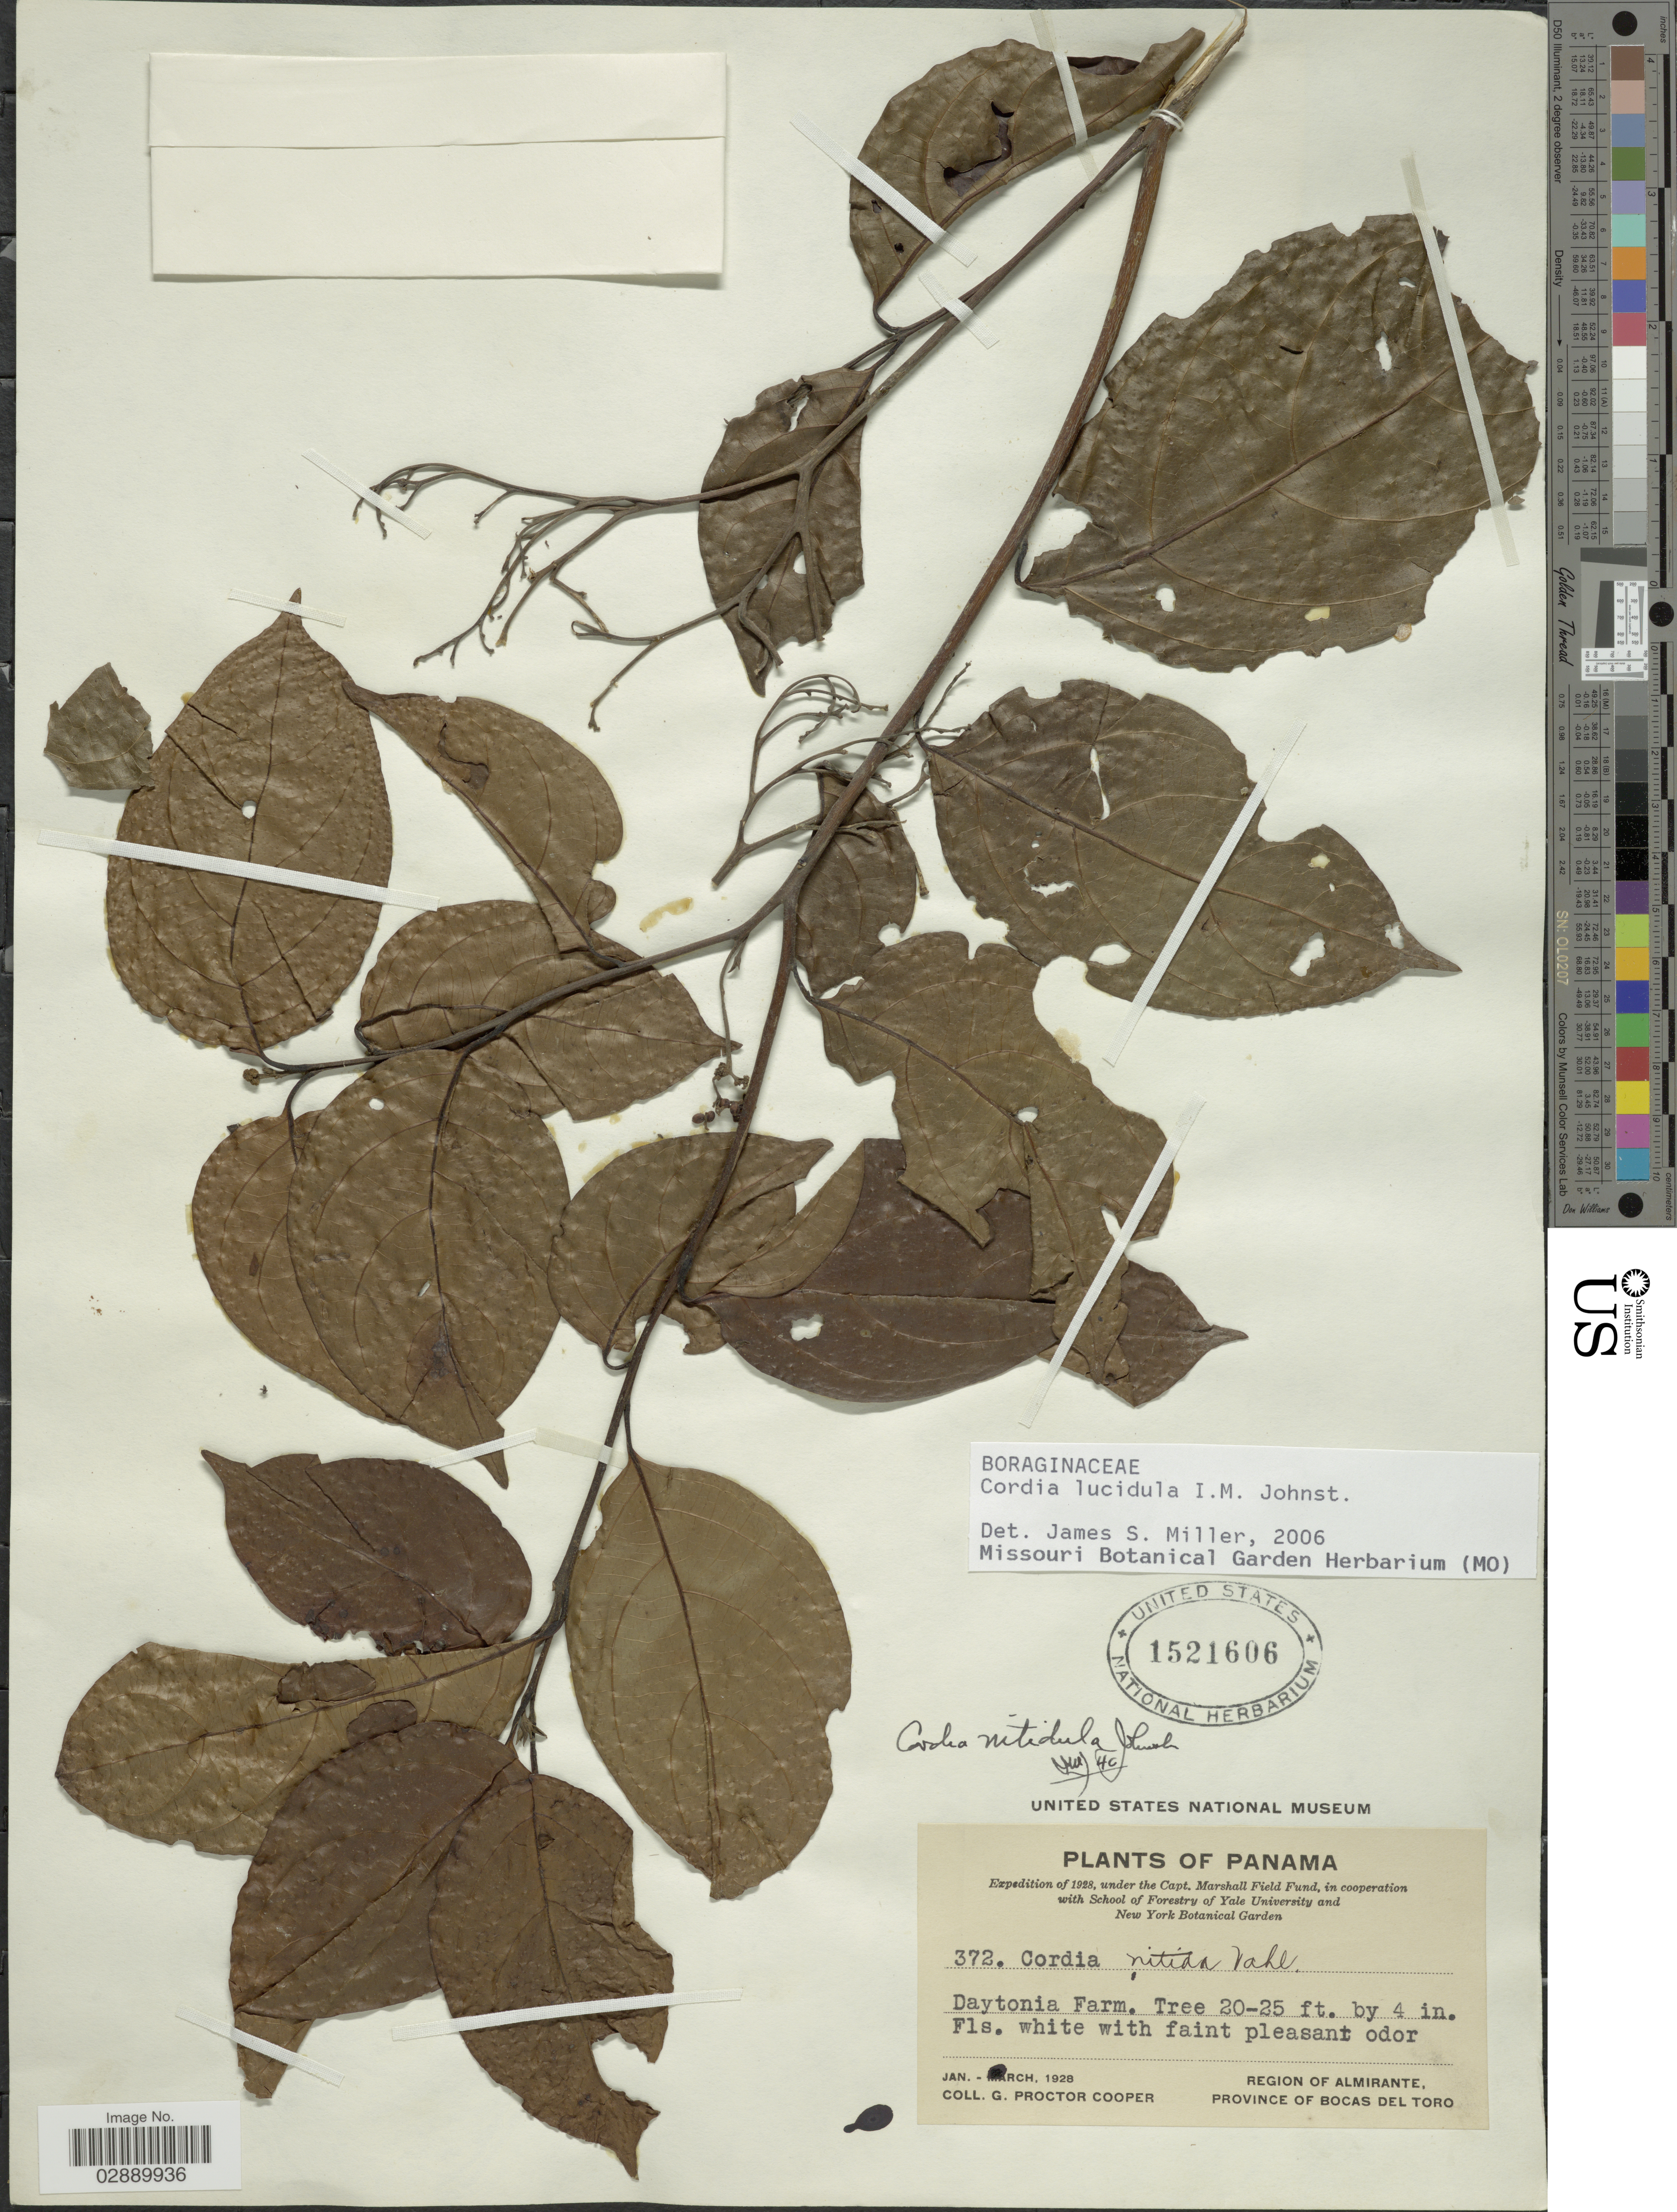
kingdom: Plantae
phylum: Tracheophyta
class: Magnoliopsida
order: Boraginales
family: Cordiaceae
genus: Cordia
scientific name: Cordia lucidula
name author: I.M. Johnst.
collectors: G. Cooper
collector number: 372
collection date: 1928-01/1928-03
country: Panama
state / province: Bocas del Toro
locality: Daytonia Farm. Region of Almirante, Province of Bocas del Toro.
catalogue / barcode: US 1521606